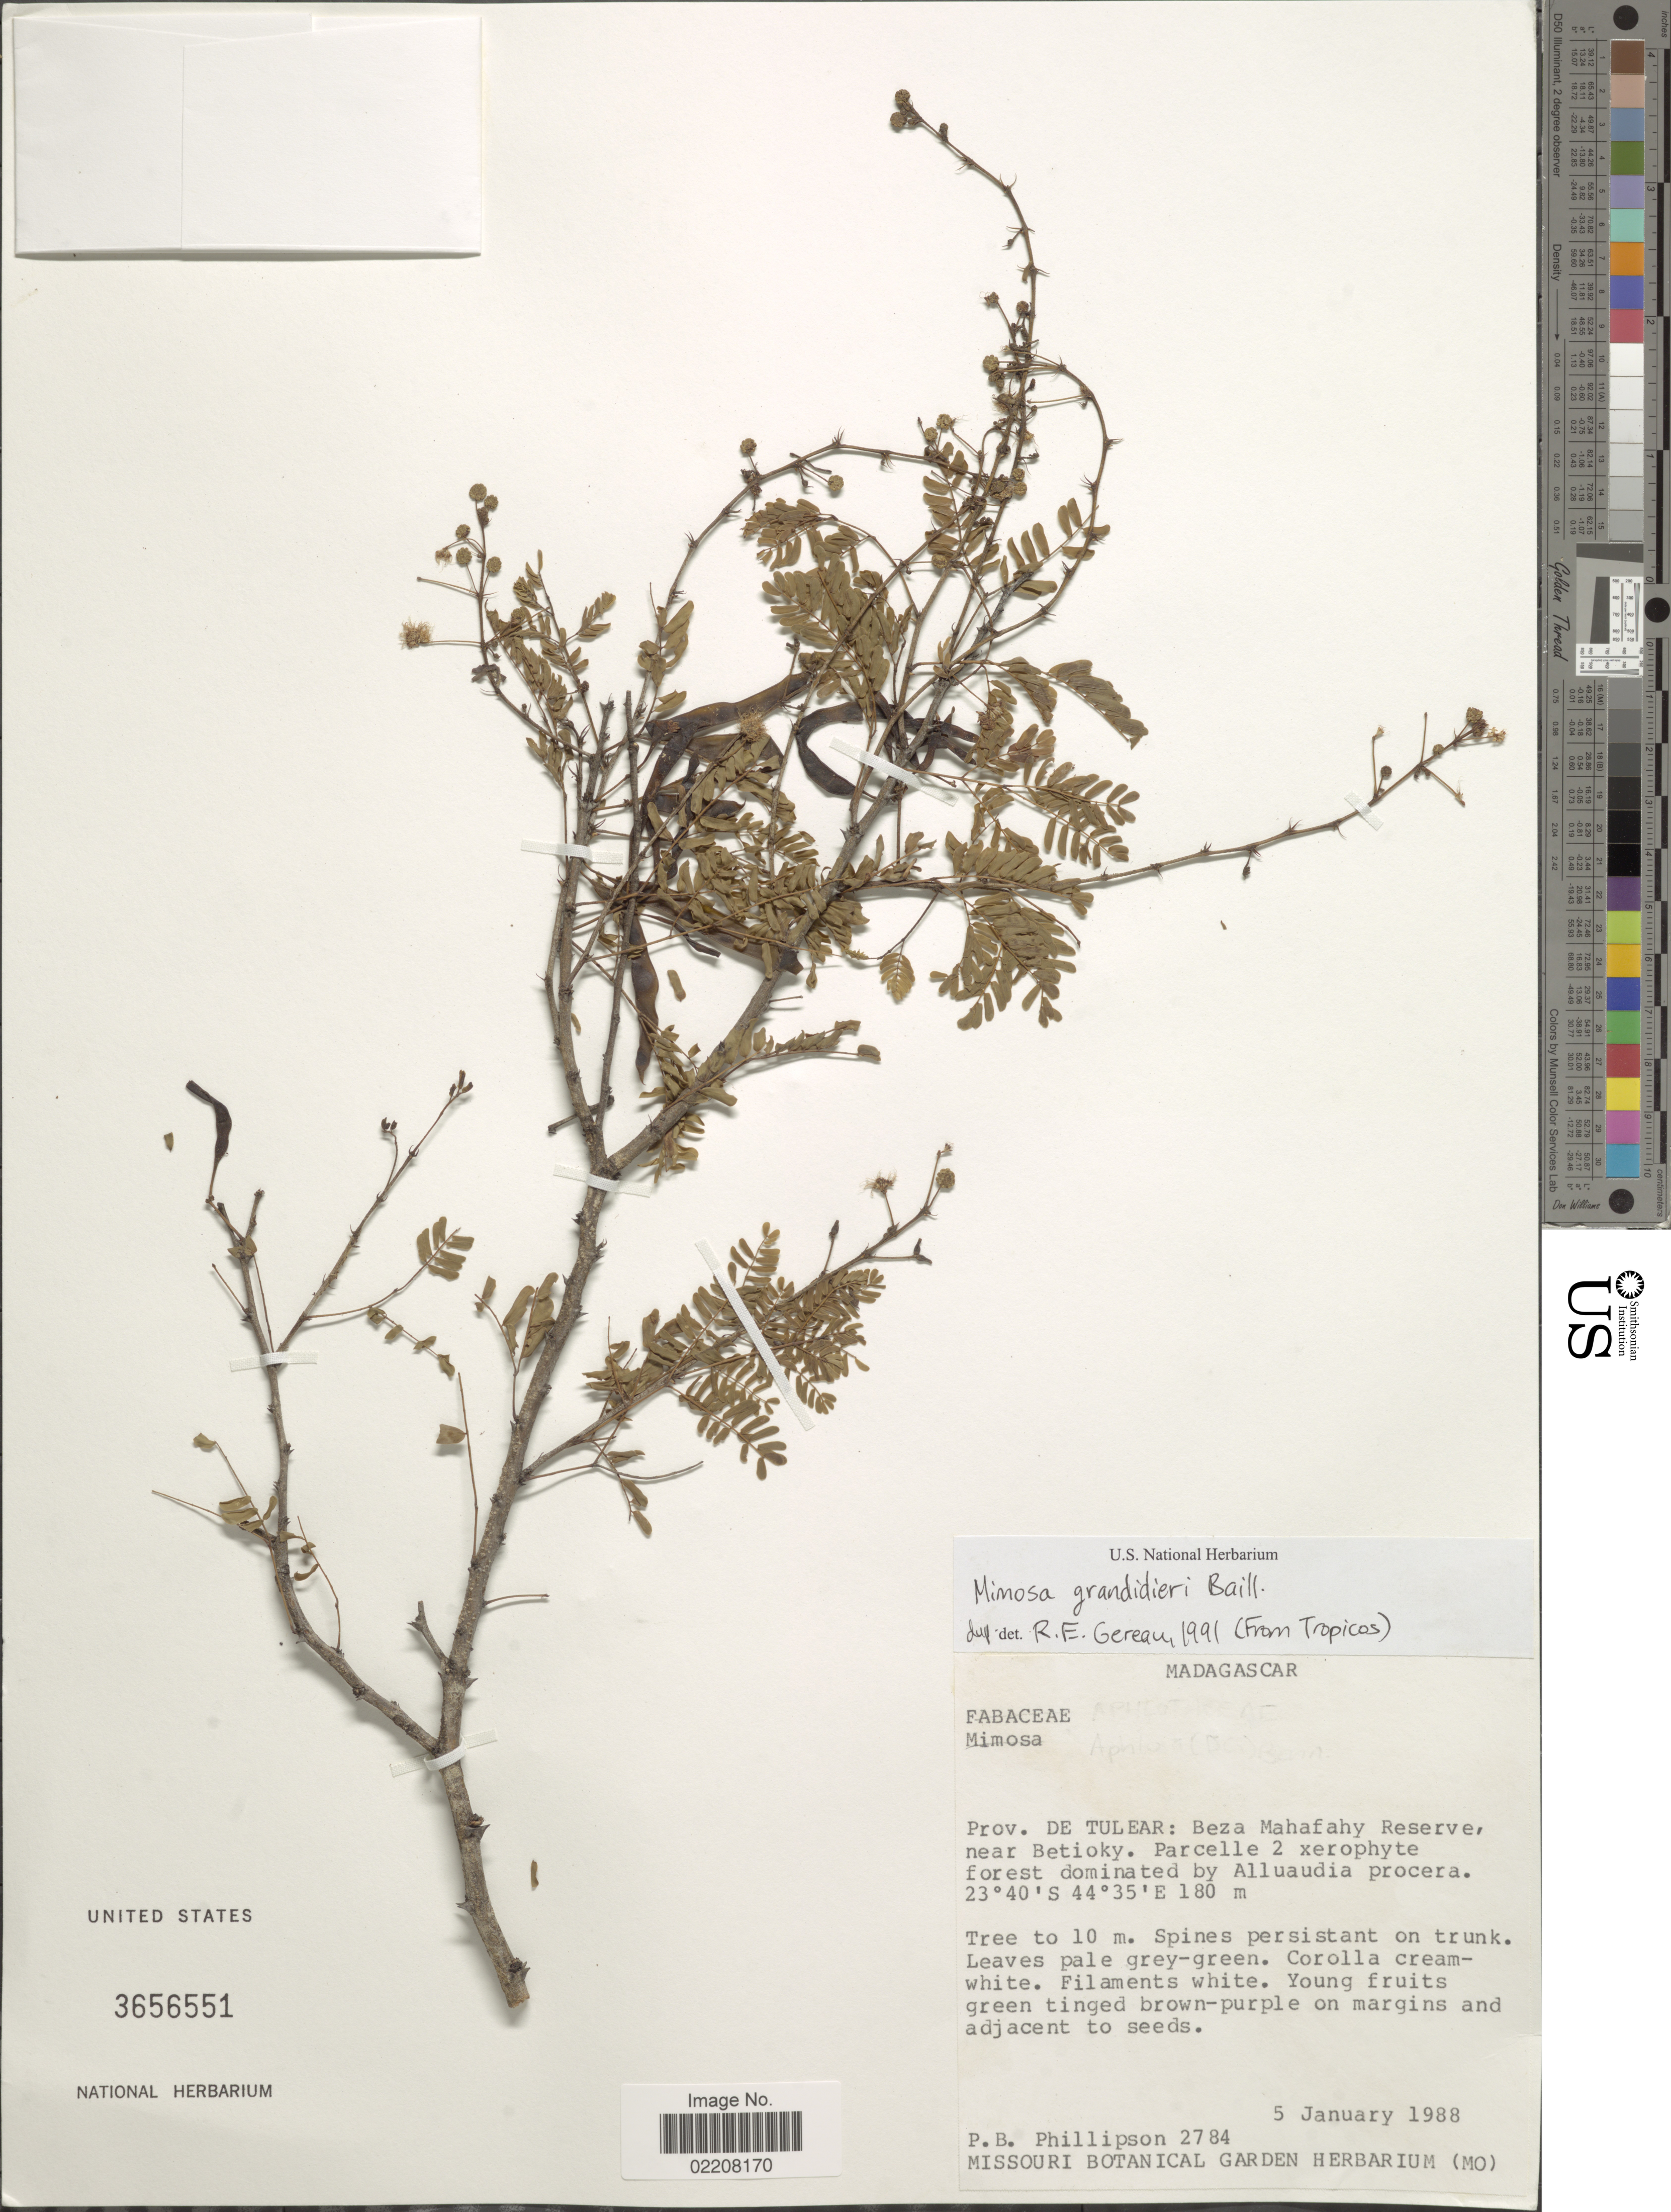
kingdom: Plantae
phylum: Tracheophyta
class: Magnoliopsida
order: Fabales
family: Fabaceae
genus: Mimosa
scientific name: Mimosa grandidieri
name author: Baill.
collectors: P. B. Phillipson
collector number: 2784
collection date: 1988-01-05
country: Madagascar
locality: Prov. de Tulear: Beza Mahafahy Reserve, near Betioky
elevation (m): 180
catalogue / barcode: US 3656551